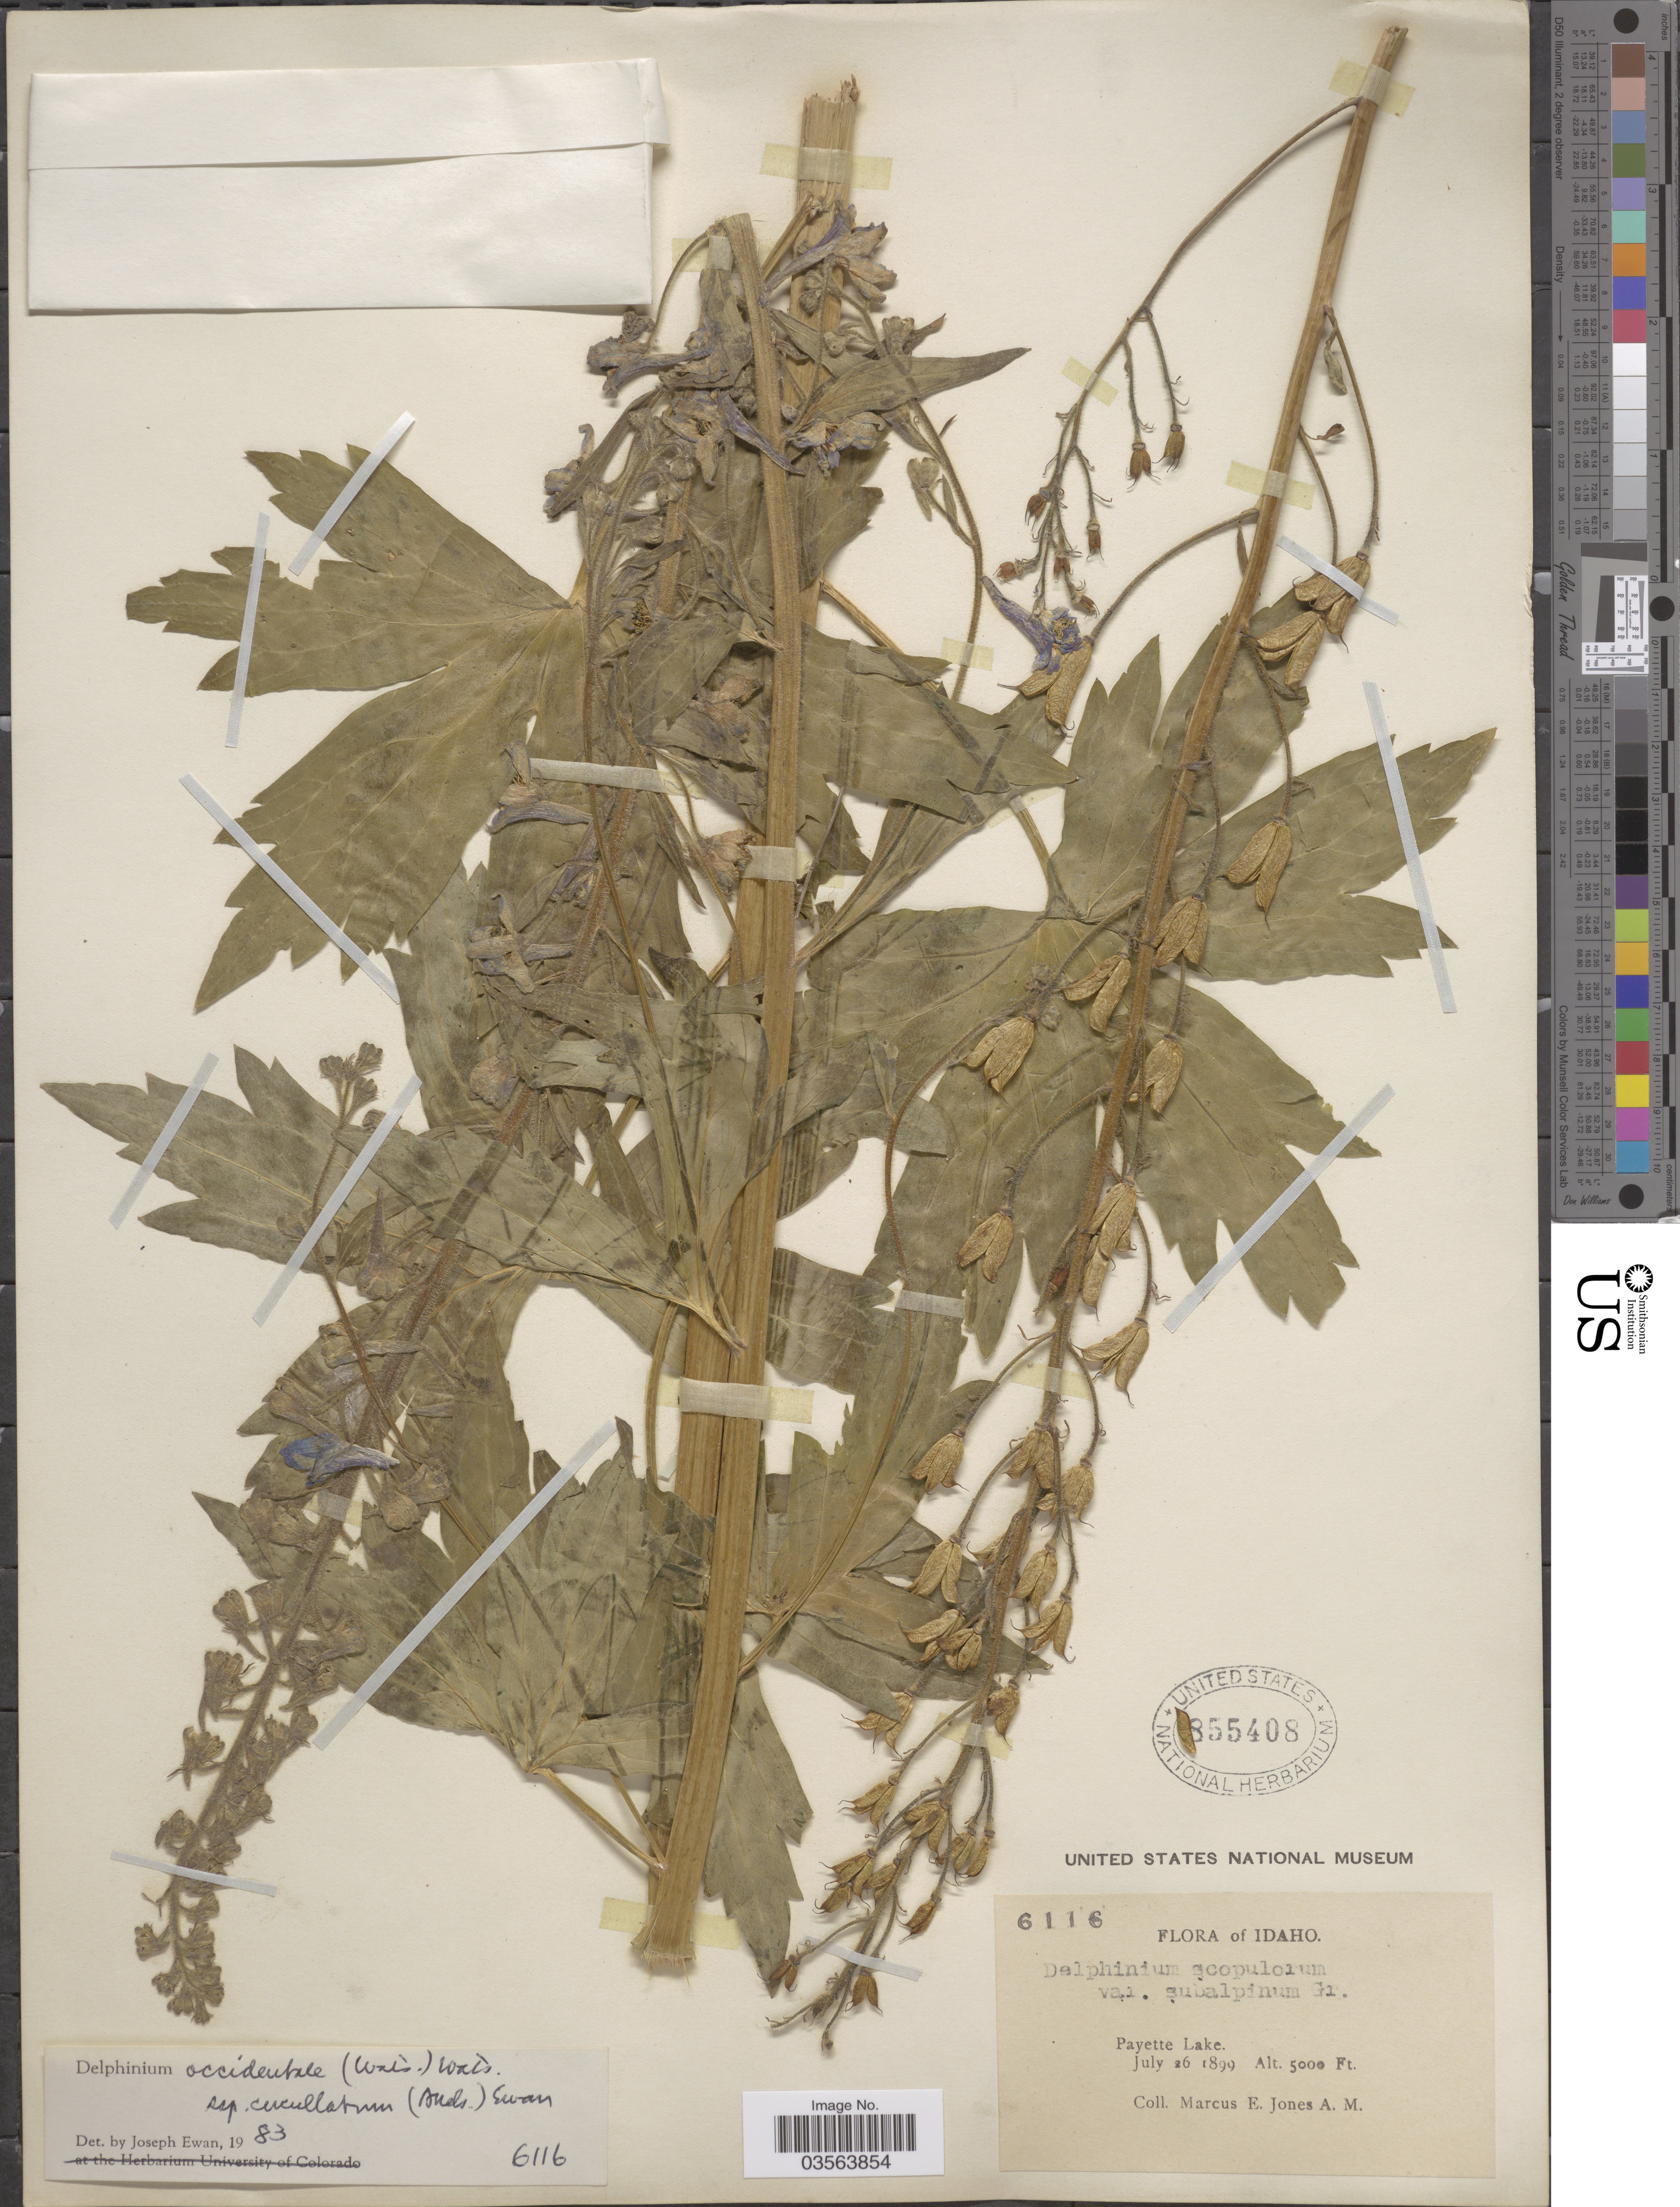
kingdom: Plantae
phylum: Tracheophyta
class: Magnoliopsida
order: Ranunculales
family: Ranunculaceae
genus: Delphinium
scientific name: Delphinium x occidentale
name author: (S. Watson) S. Watson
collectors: M. E. Jones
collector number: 6116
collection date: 1899-07-26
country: United States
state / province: Idaho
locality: Payette Lake.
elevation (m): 1524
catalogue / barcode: US 855408